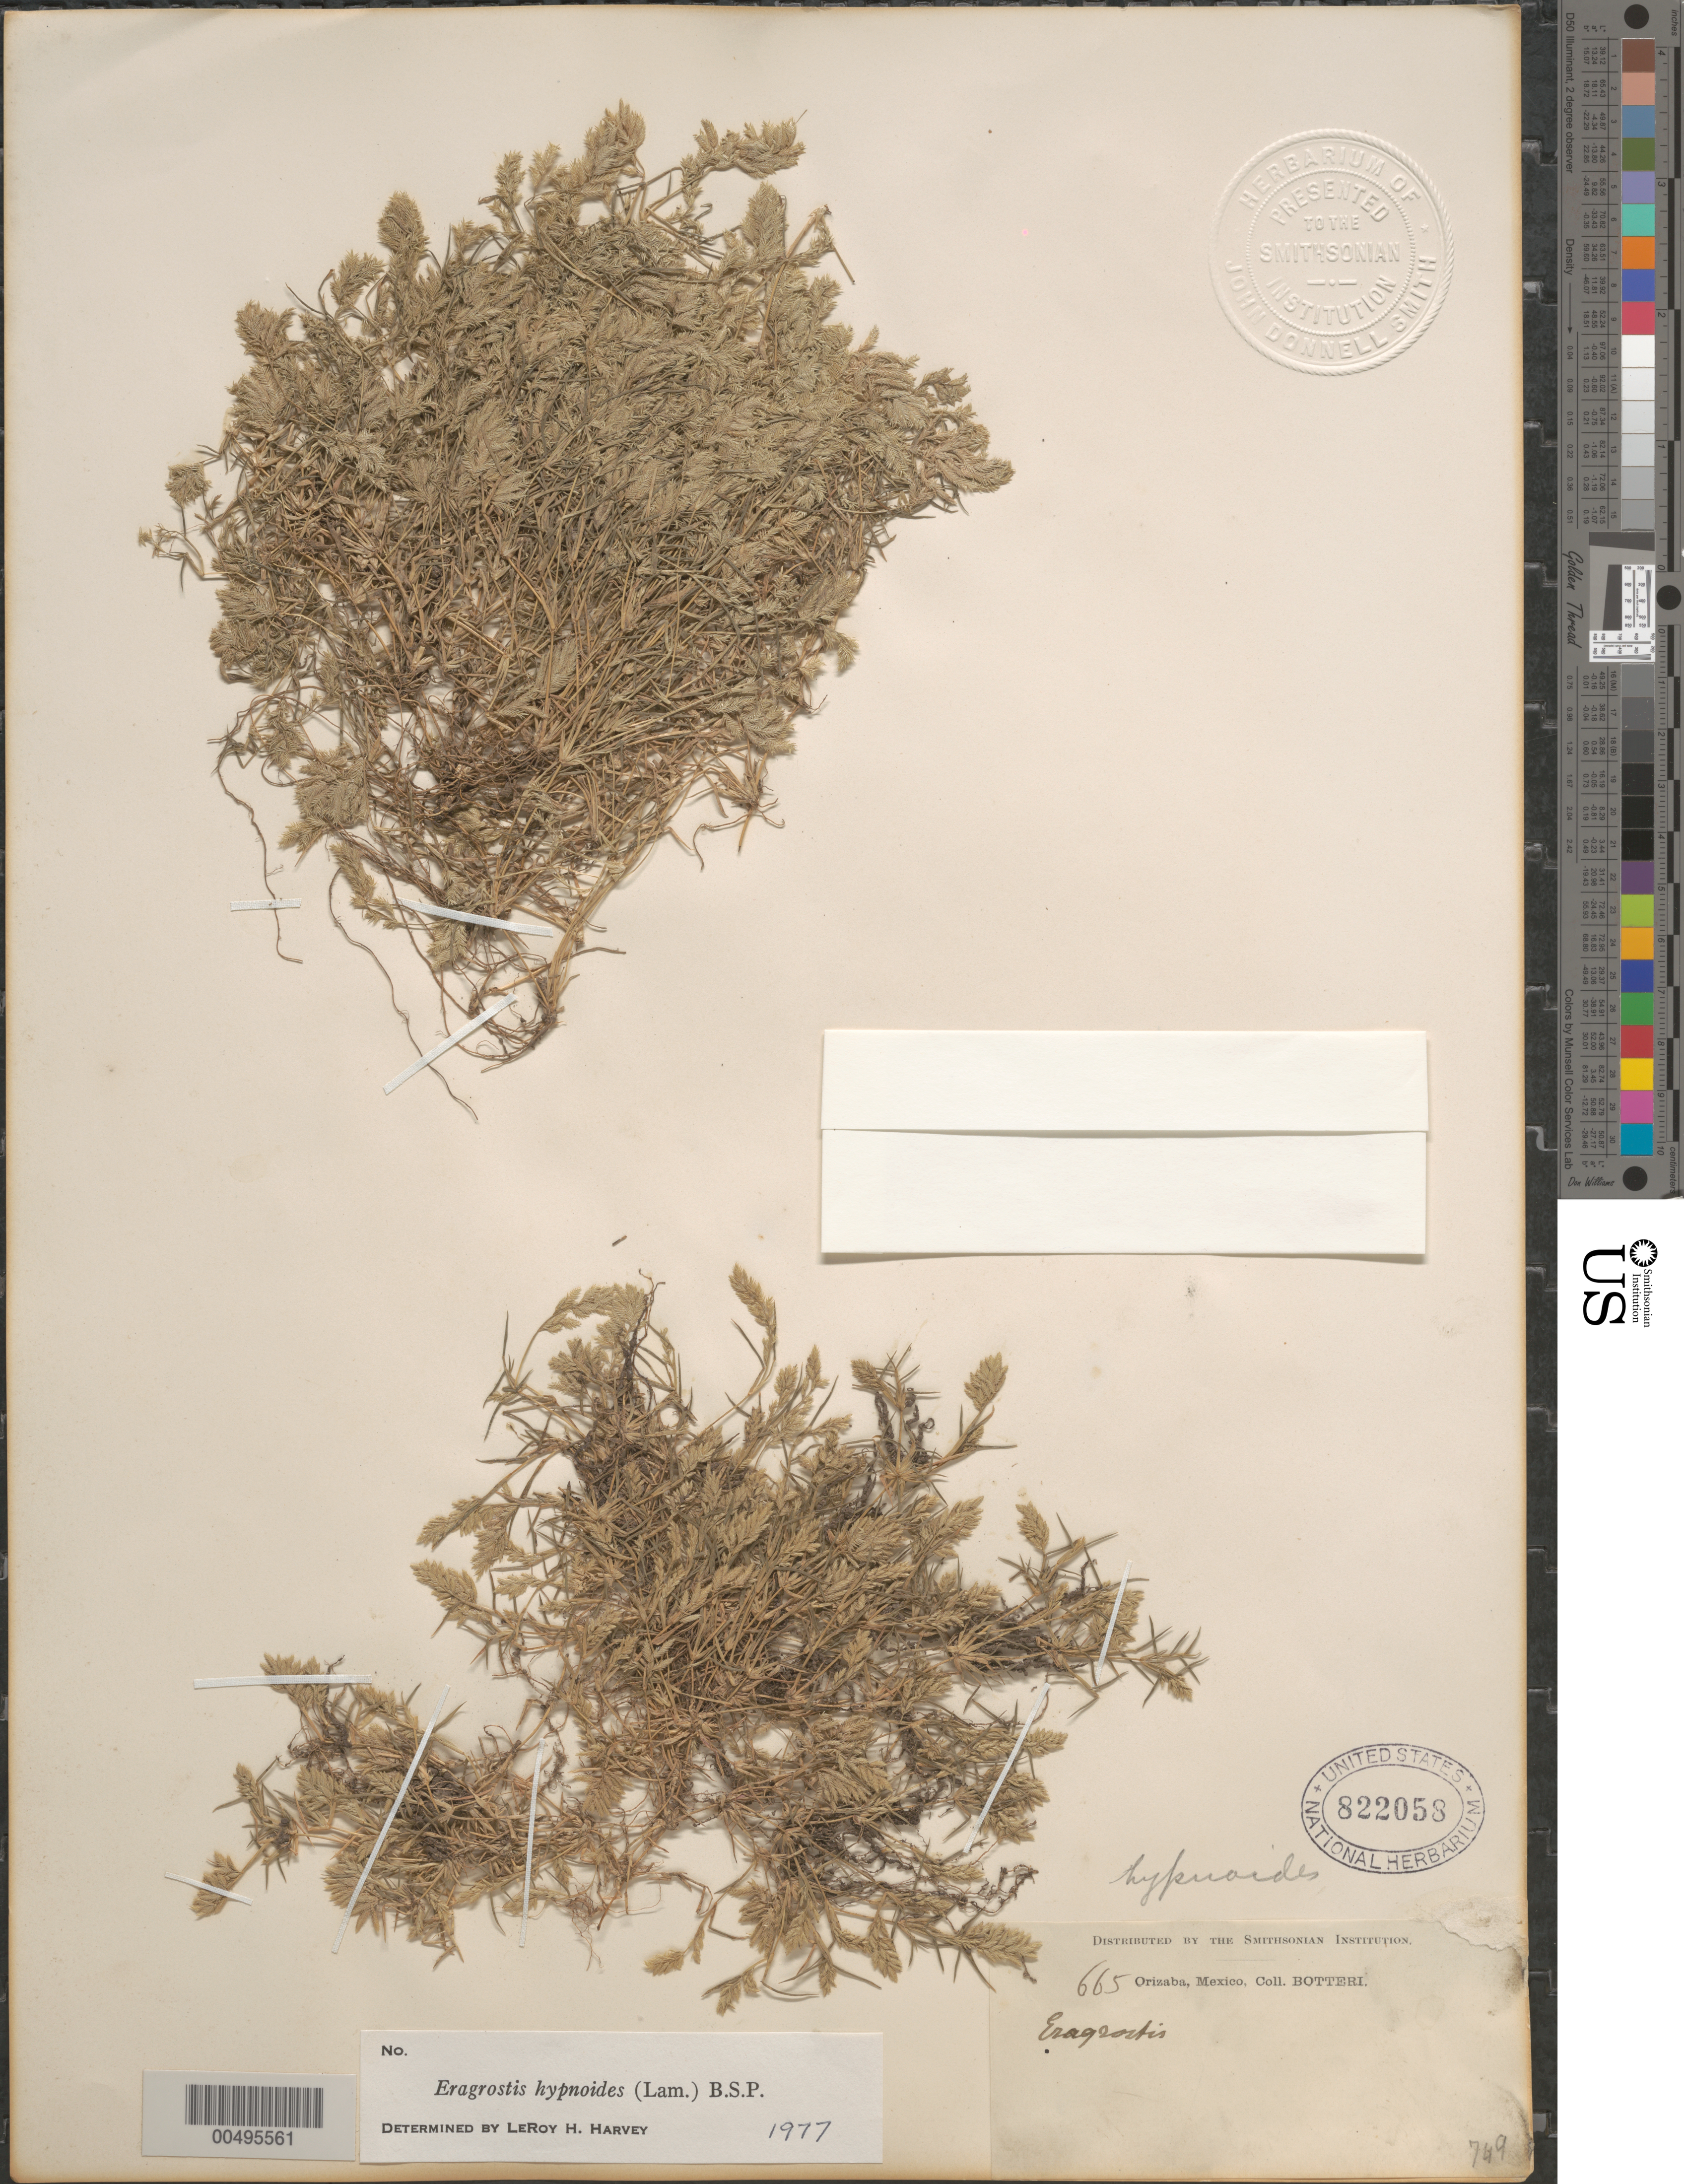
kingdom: Plantae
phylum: Tracheophyta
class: Liliopsida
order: Poales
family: Poaceae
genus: Eragrostis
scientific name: Eragrostis hypnoides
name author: (Lam.) Britton, Stearns & Poggenb.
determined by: Harvey, L. H.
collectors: -. Botteri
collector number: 665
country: Mexico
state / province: Veracruz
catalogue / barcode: US 822058